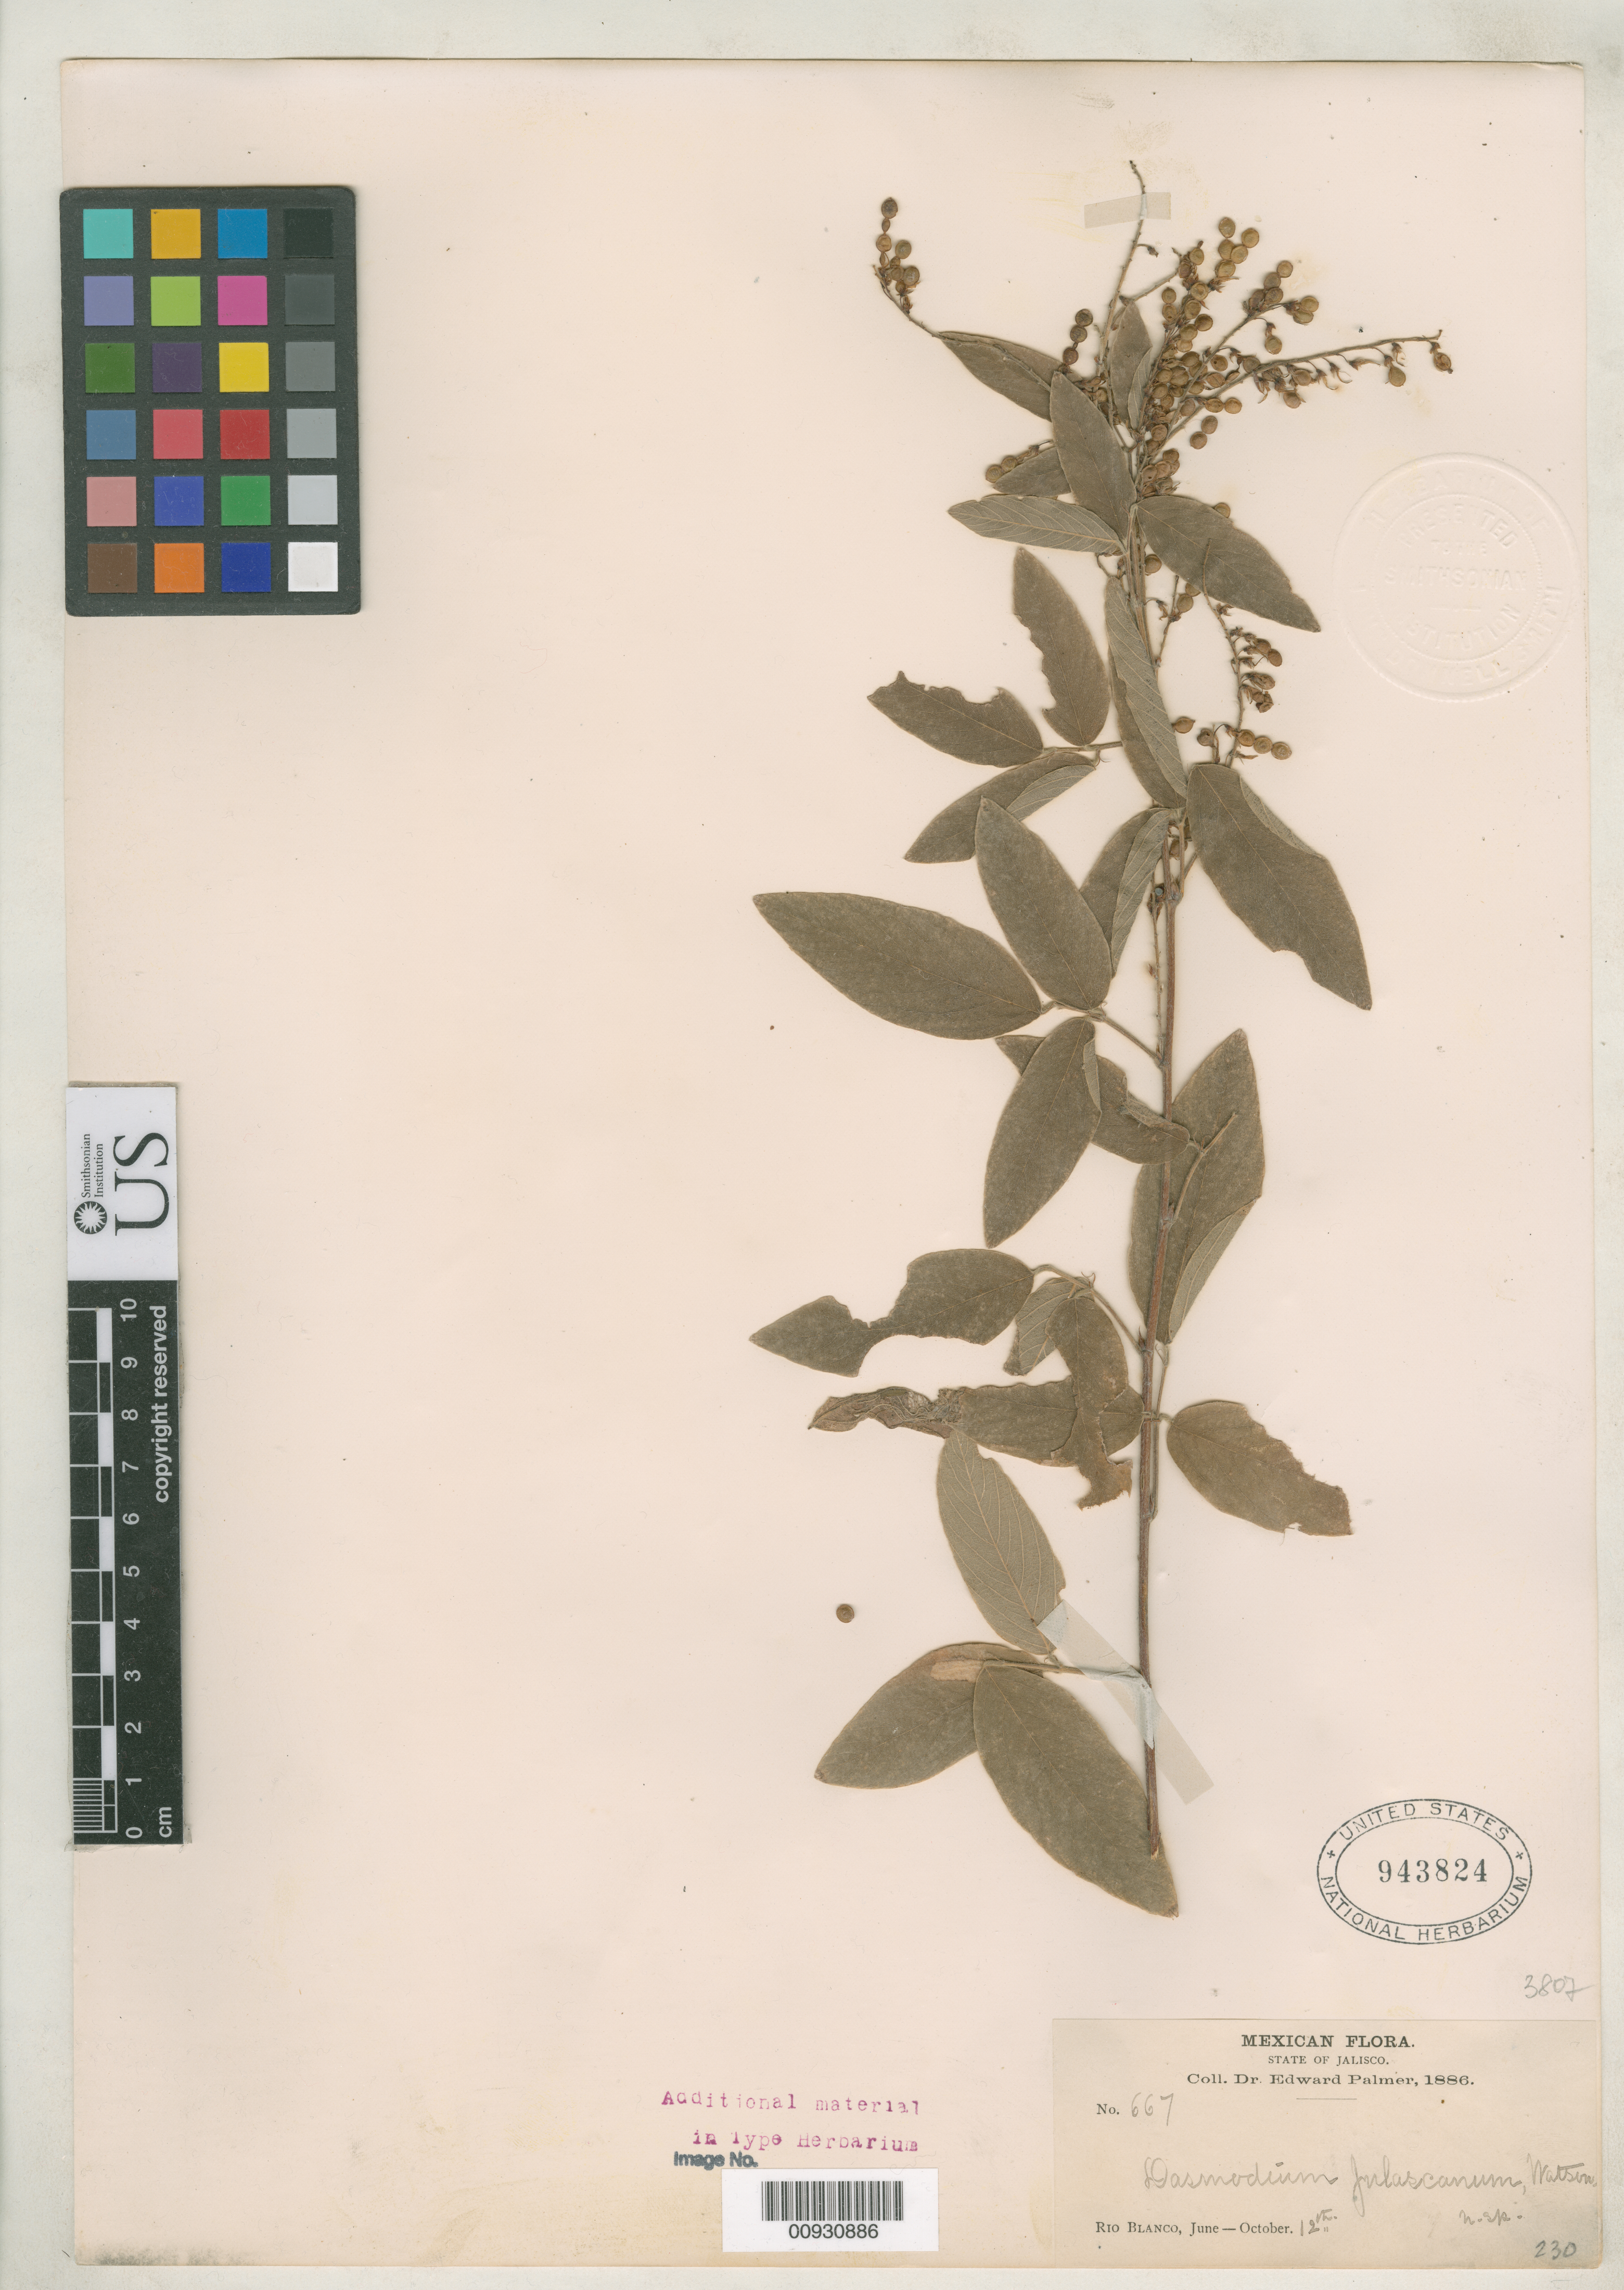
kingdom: Plantae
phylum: Tracheophyta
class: Magnoliopsida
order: Fabales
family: Fabaceae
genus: Desmodium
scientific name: Desmodium jaliscanum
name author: S. Watson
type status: Isotype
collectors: E. Palmer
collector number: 667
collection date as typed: Jun 1886 to 12 Oct 1886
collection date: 1886-06/1886-10-12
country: Mexico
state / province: Jalisco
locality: Río Blanco.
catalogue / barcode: US 943824